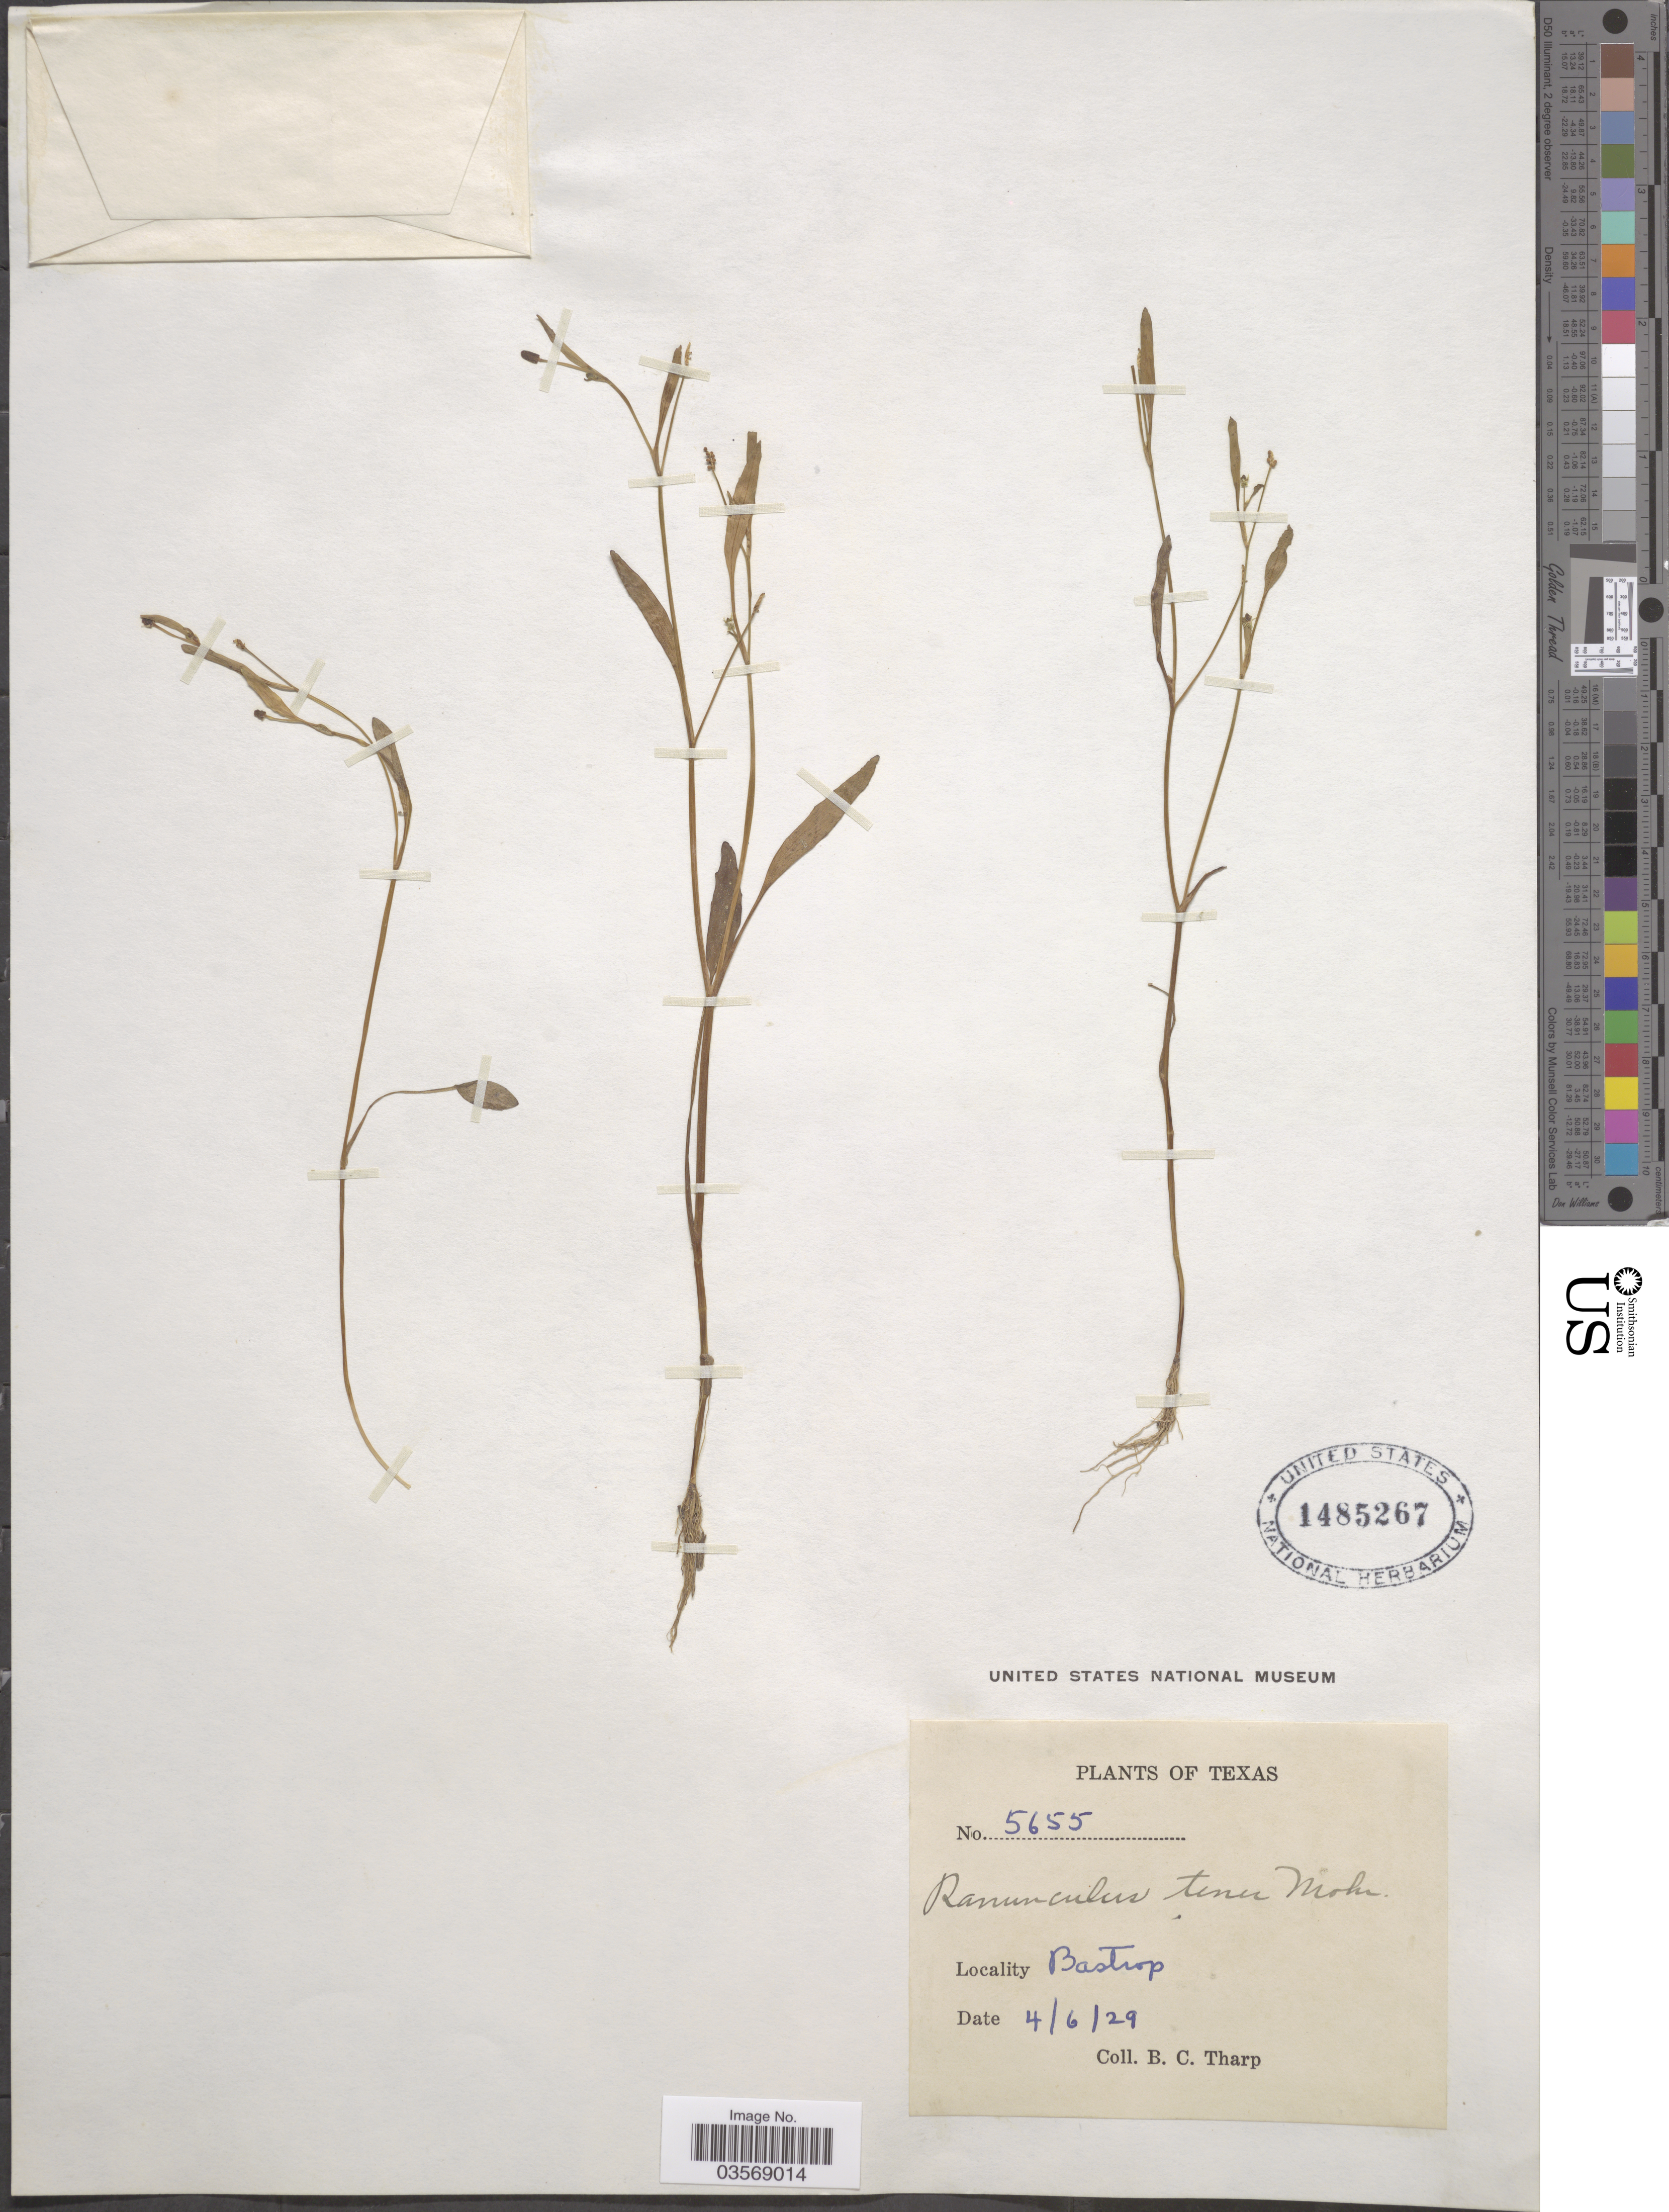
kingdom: Plantae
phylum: Tracheophyta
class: Magnoliopsida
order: Ranunculales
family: Ranunculaceae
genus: Ranunculus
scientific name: Ranunculus pusillus var. angustifolius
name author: (Engelm.) L.D. Benson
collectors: B. C. Tharp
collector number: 5655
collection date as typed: Transcribed d/m/y: 6/4/29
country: United States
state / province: Texas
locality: Bastrop.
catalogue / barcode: US 1485267